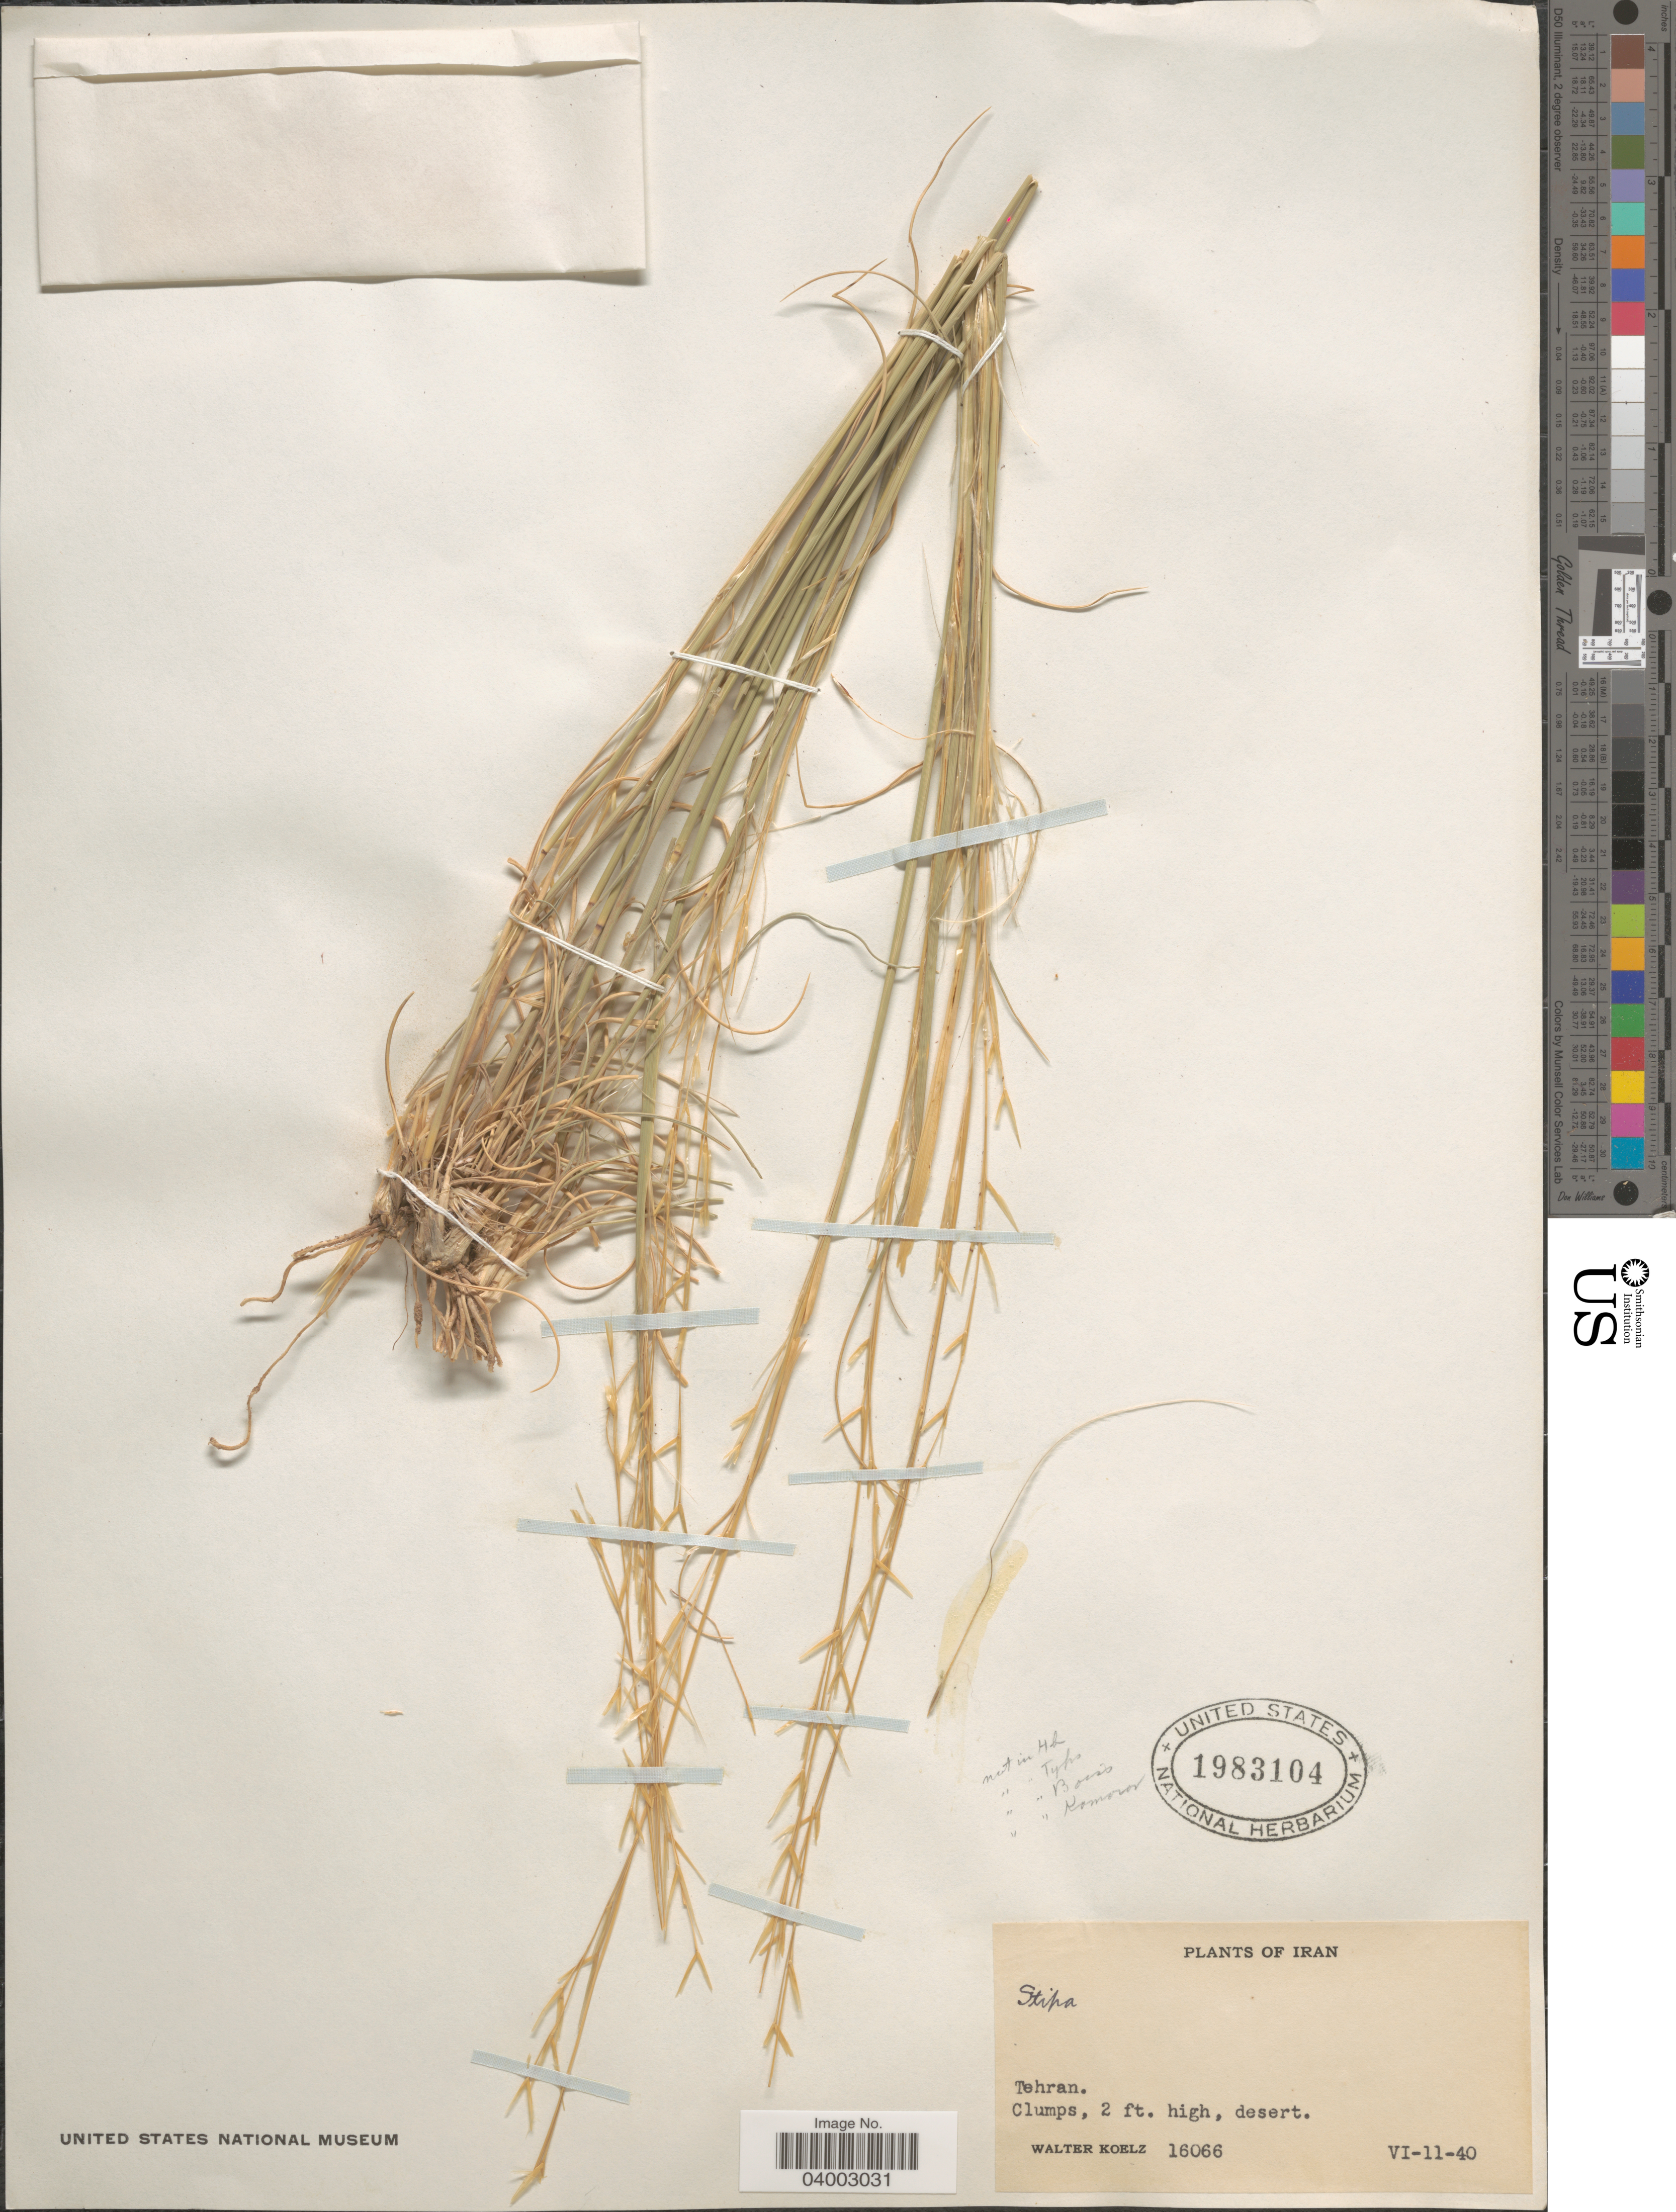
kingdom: Plantae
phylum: Tracheophyta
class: Liliopsida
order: Poales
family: Poaceae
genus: Stipa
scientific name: Stipa sp.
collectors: W. N. Koelz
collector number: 16066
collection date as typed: Transcribed d/m/y: 11/6/40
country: Iran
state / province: Tehran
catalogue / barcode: US 1983104